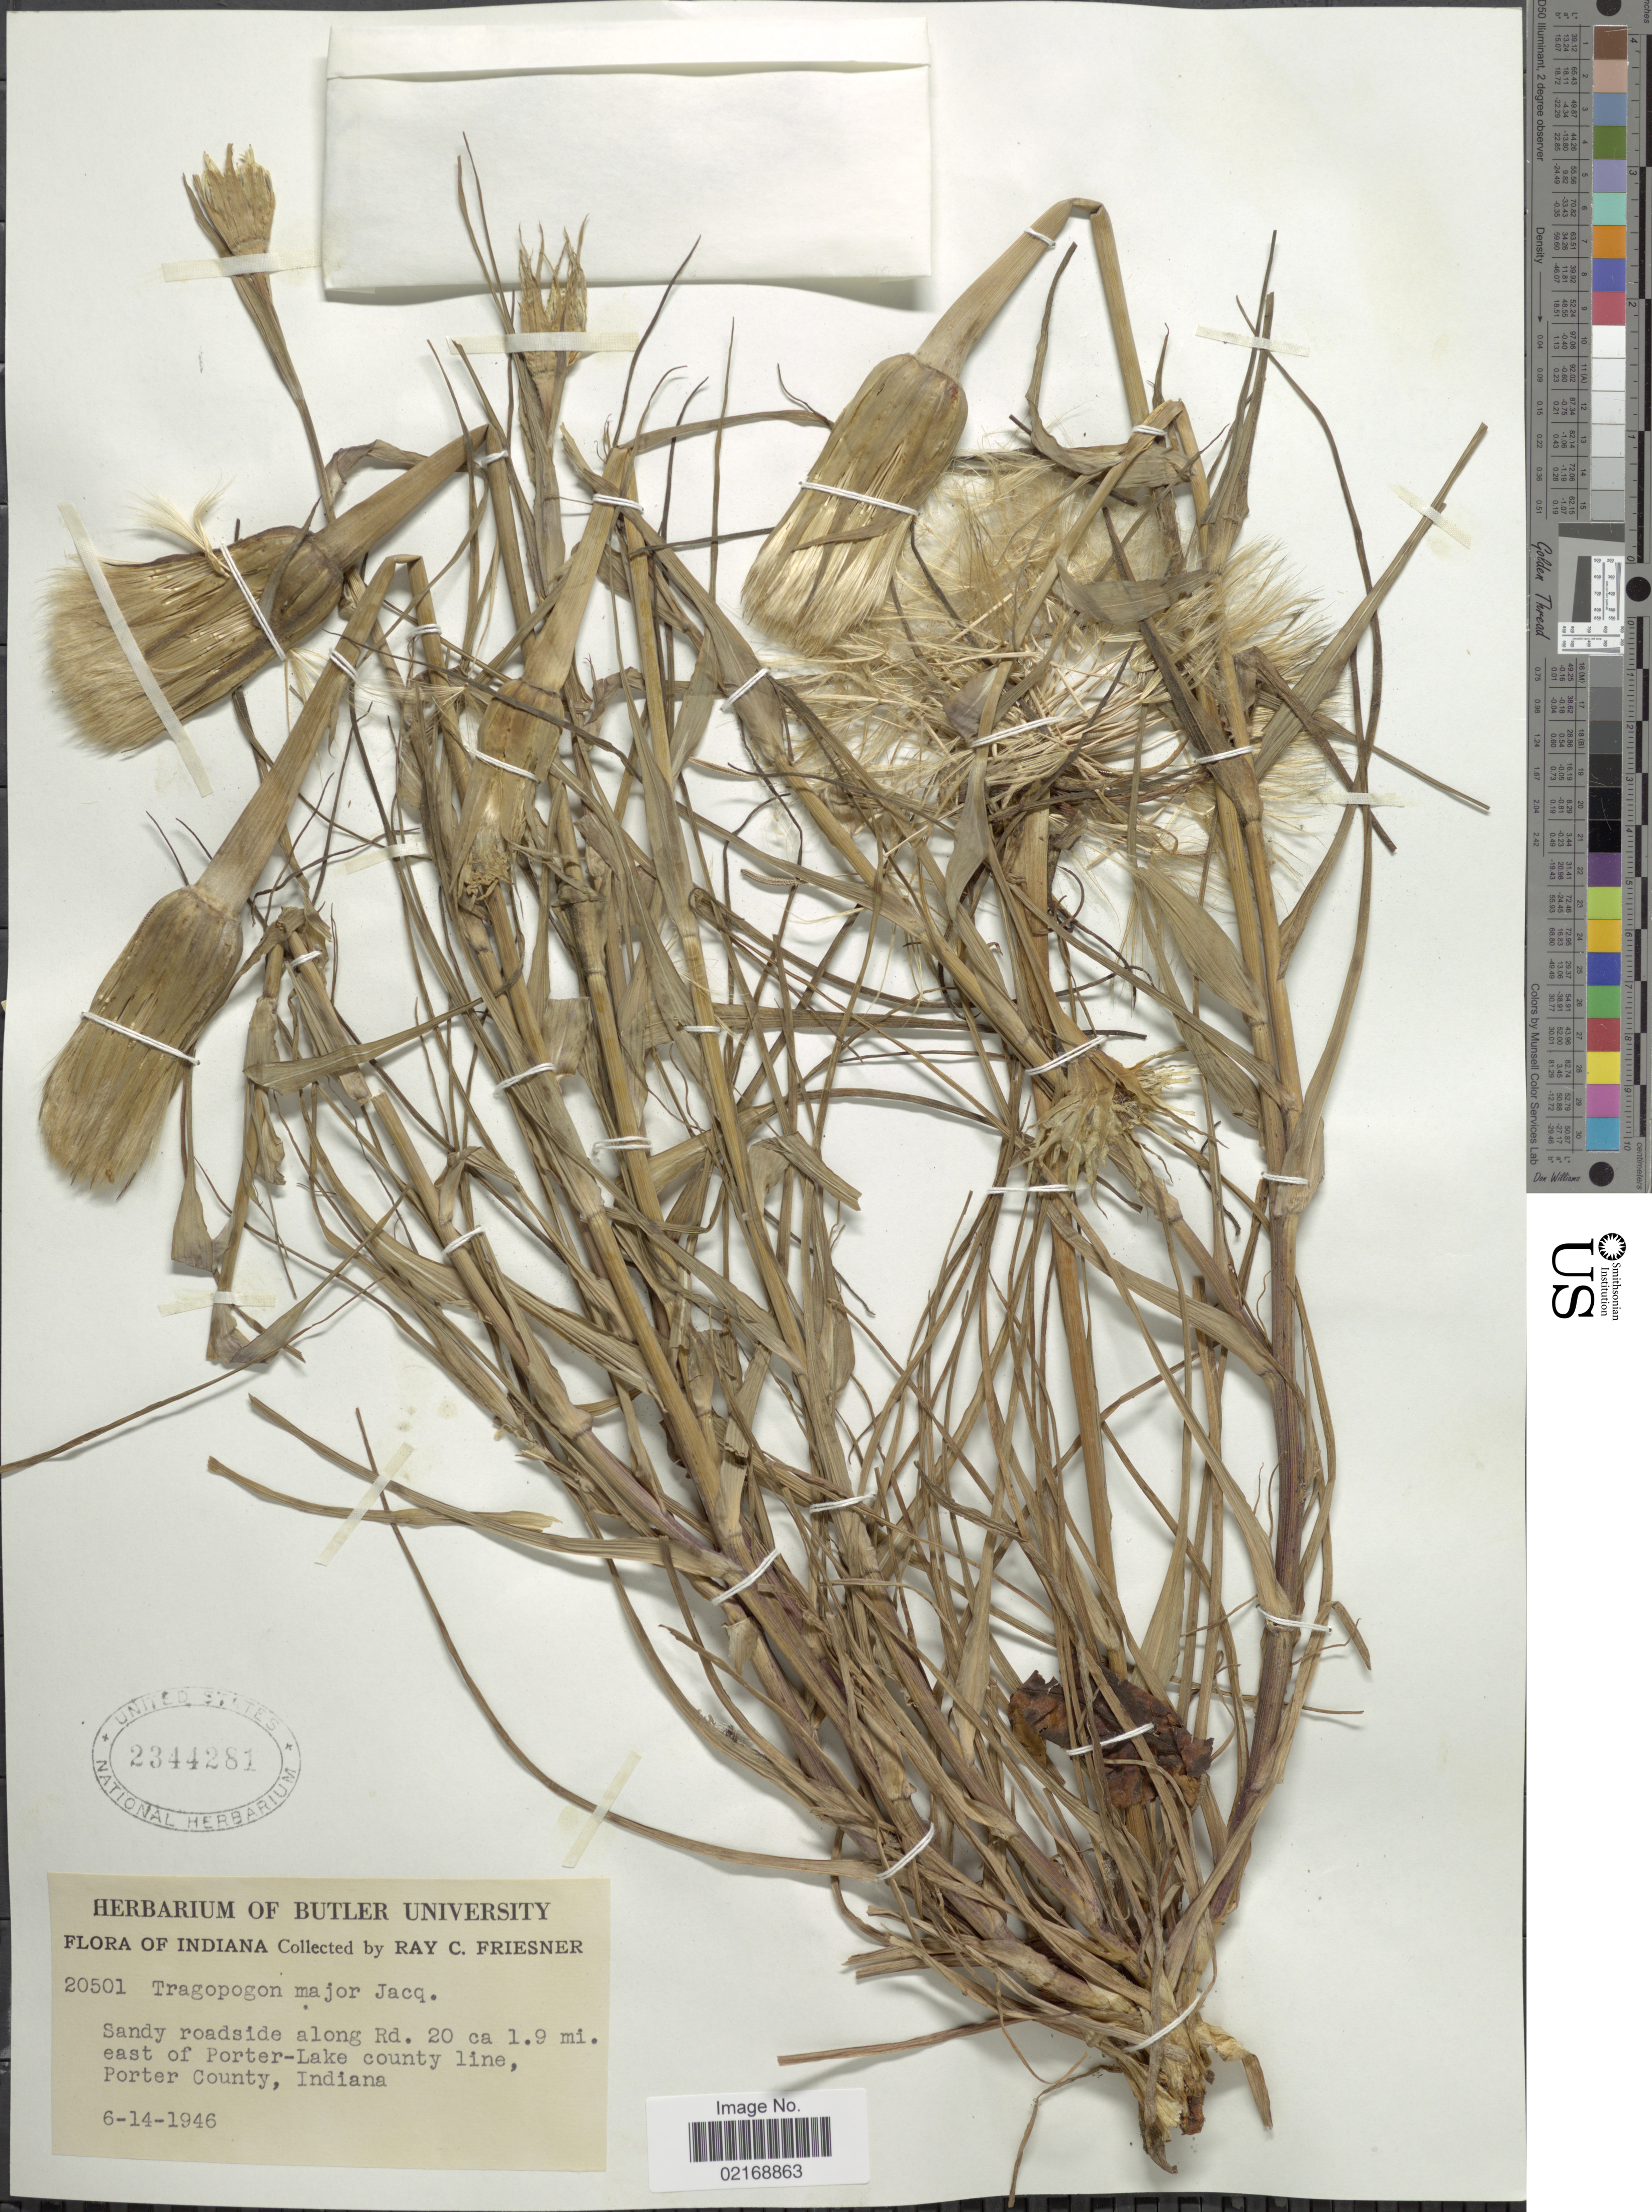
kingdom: Plantae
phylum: Tracheophyta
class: Magnoliopsida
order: Asterales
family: Asteraceae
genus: Tragopogon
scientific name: Tragopogon dubius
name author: Scop.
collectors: R. Friesner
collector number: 20501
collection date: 1946-06-14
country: United States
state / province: Indiana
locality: Along Rd. 20 ca 1.9 mi. east of Porter-Lake county line, Porter County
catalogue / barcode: US 2344281